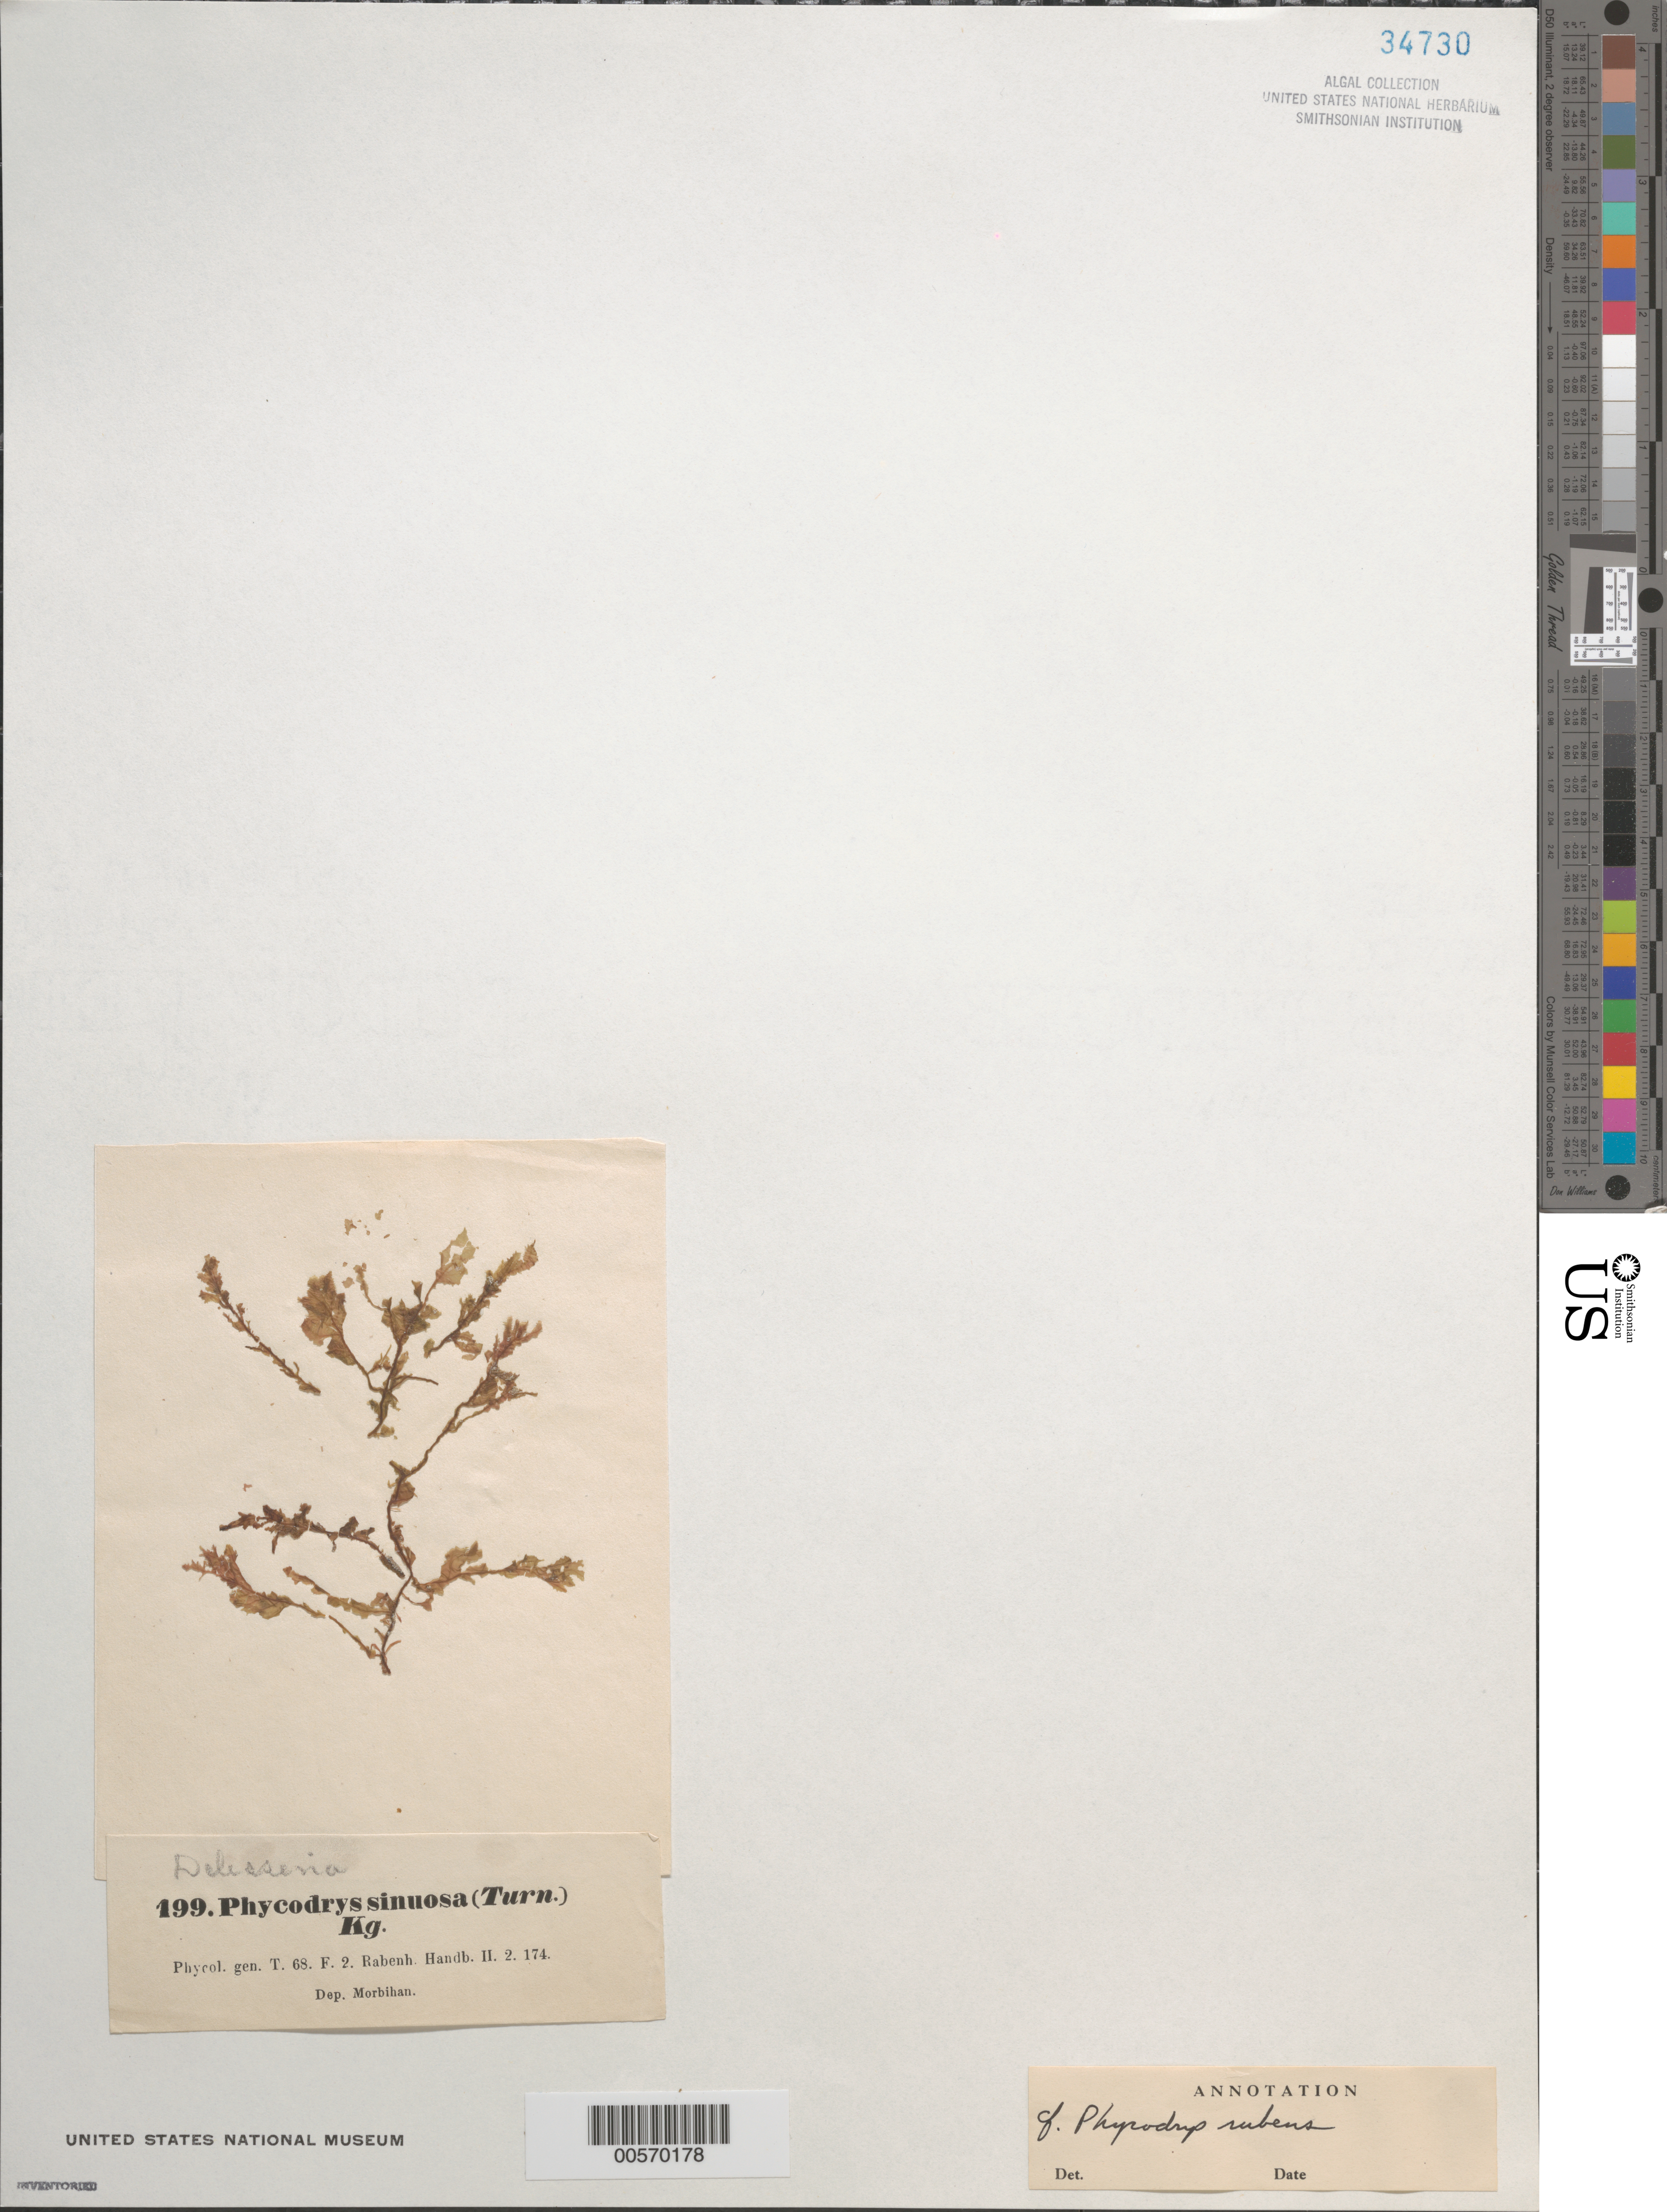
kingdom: Plantae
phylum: Rhodophyta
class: Florideophyceae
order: Ceramiales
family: Delesseriaceae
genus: Phycodrys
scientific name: Phycodrys rubens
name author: (L.) Batters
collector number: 199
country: France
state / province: Bretagne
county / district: Morbihan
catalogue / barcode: US 34730